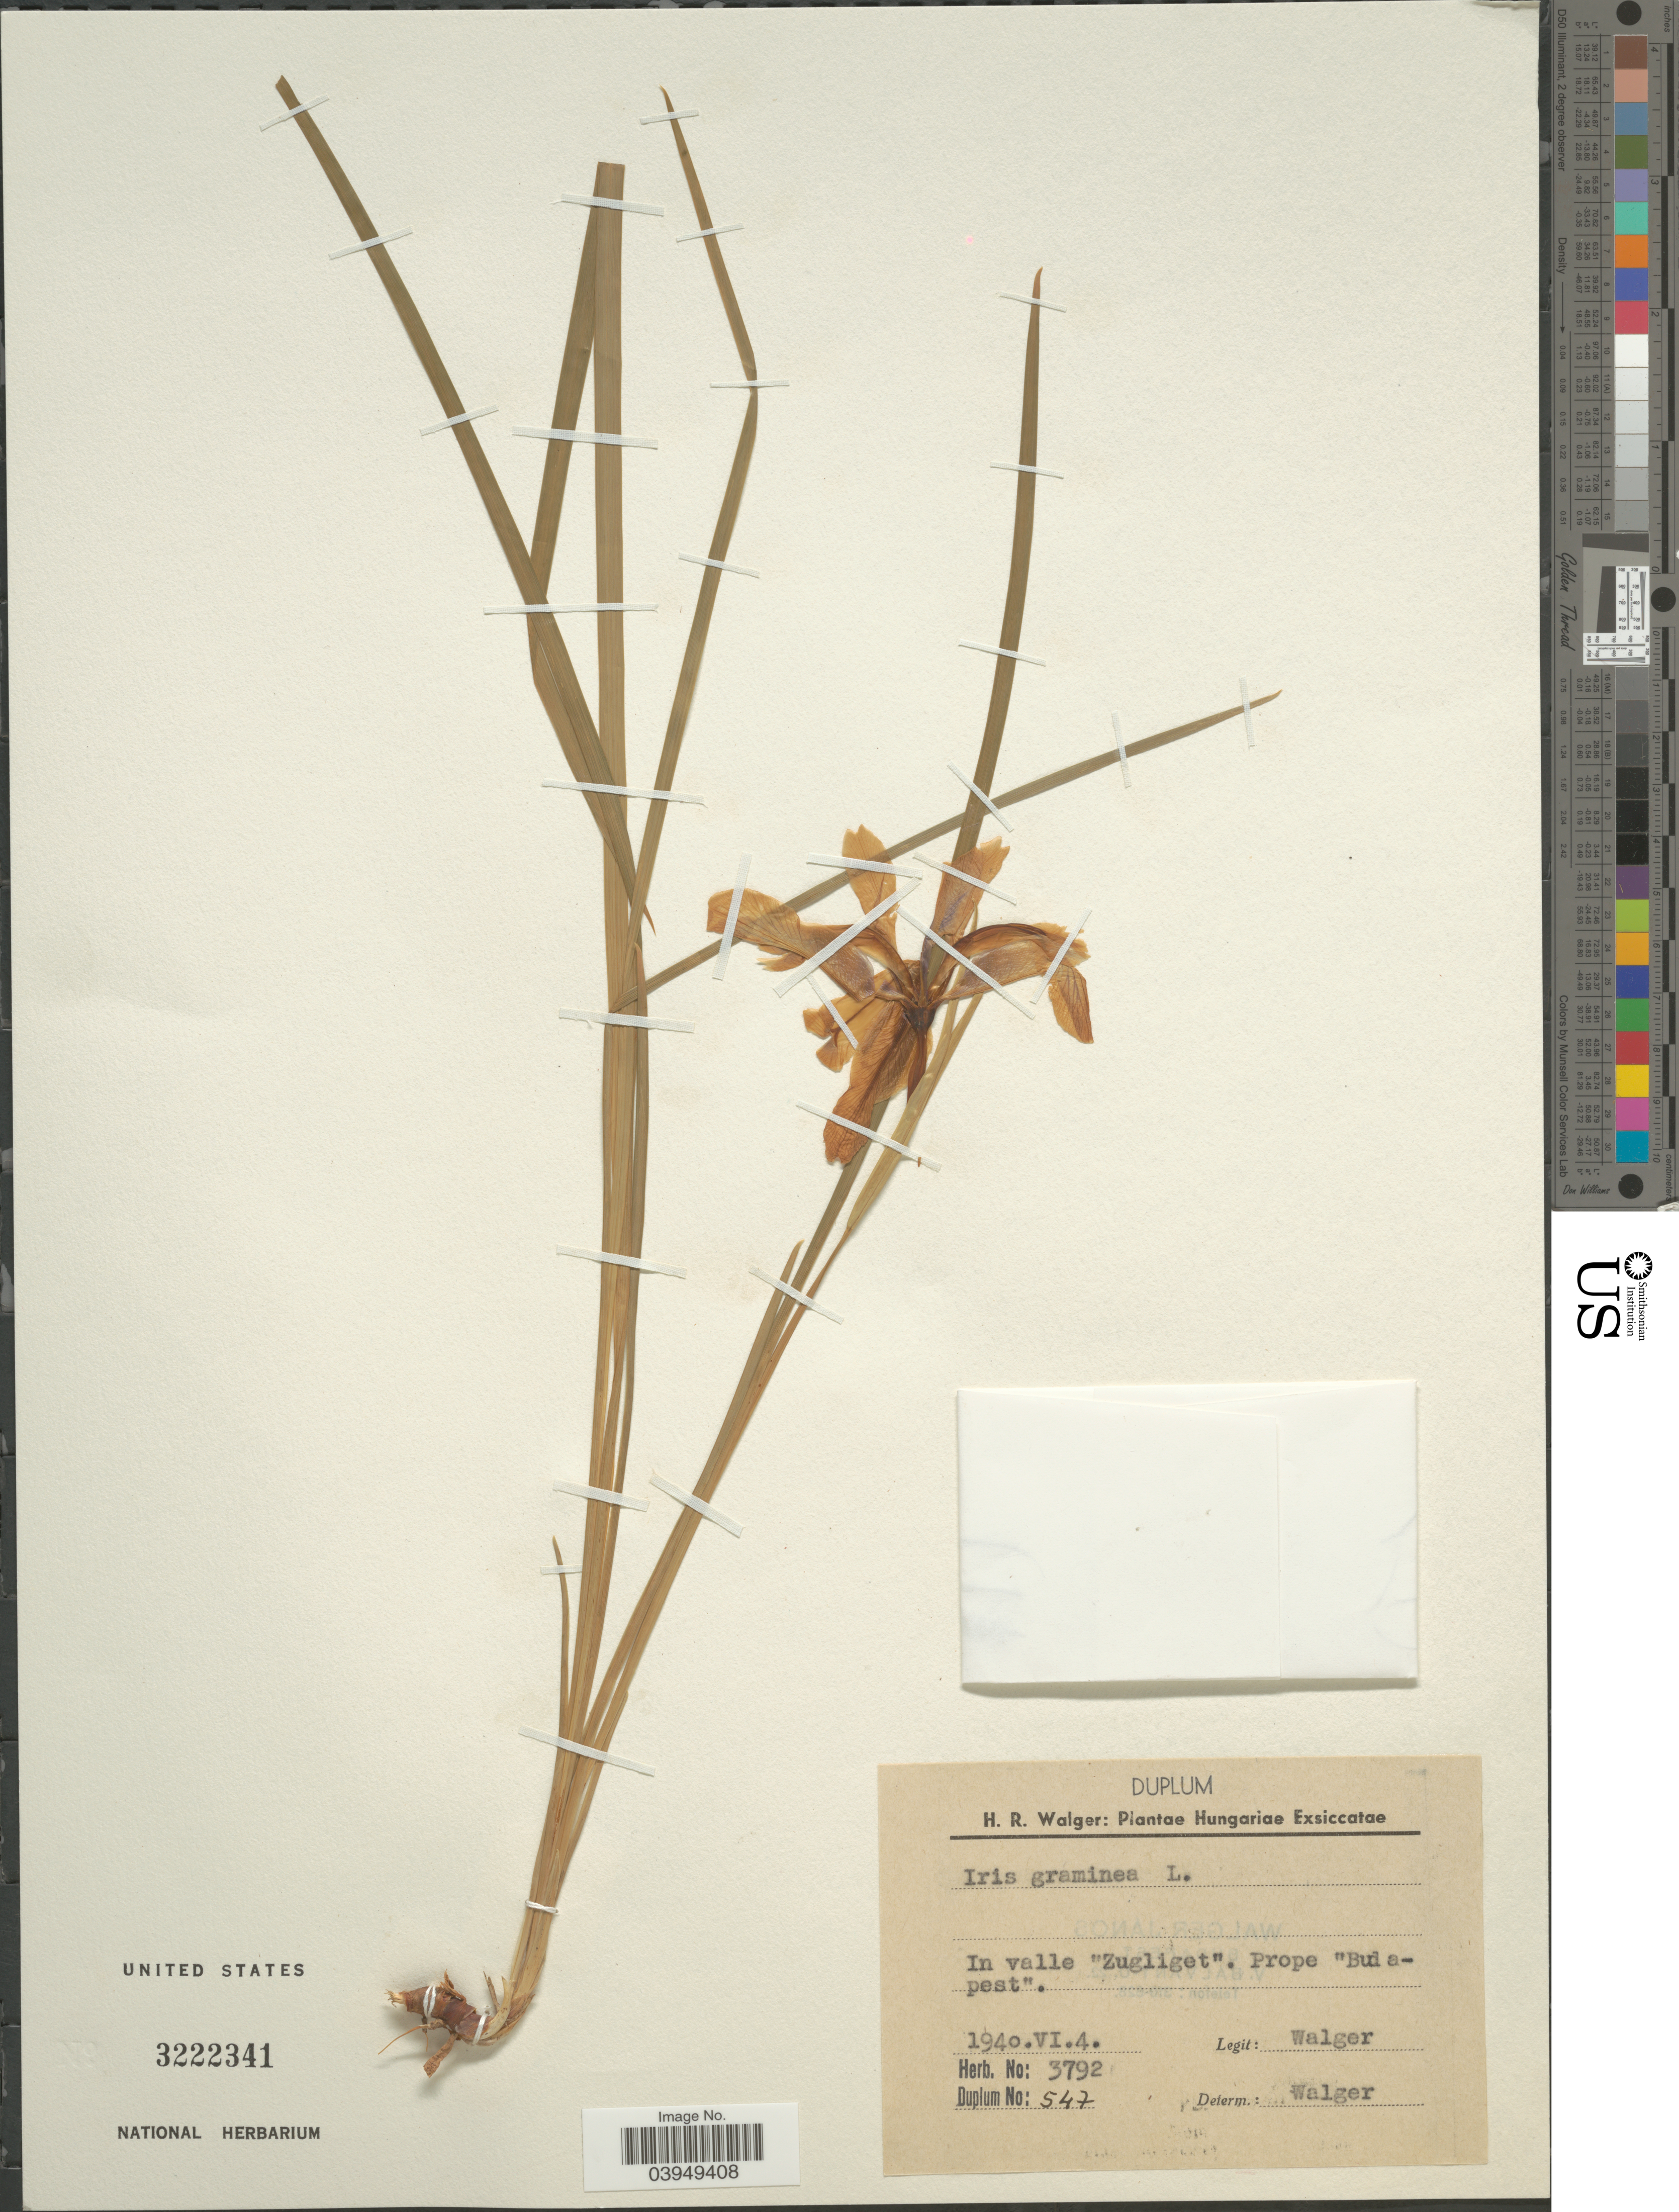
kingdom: Plantae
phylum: Tracheophyta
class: Liliopsida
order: Asparagales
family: Iridaceae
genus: Iris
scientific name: Iris graminea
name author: L.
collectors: H. Walger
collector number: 3792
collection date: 1940-06-04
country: Hungary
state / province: Budapest, Capital District of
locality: In valle "Zugliget". Prope "Budapest".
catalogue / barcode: US 3222341